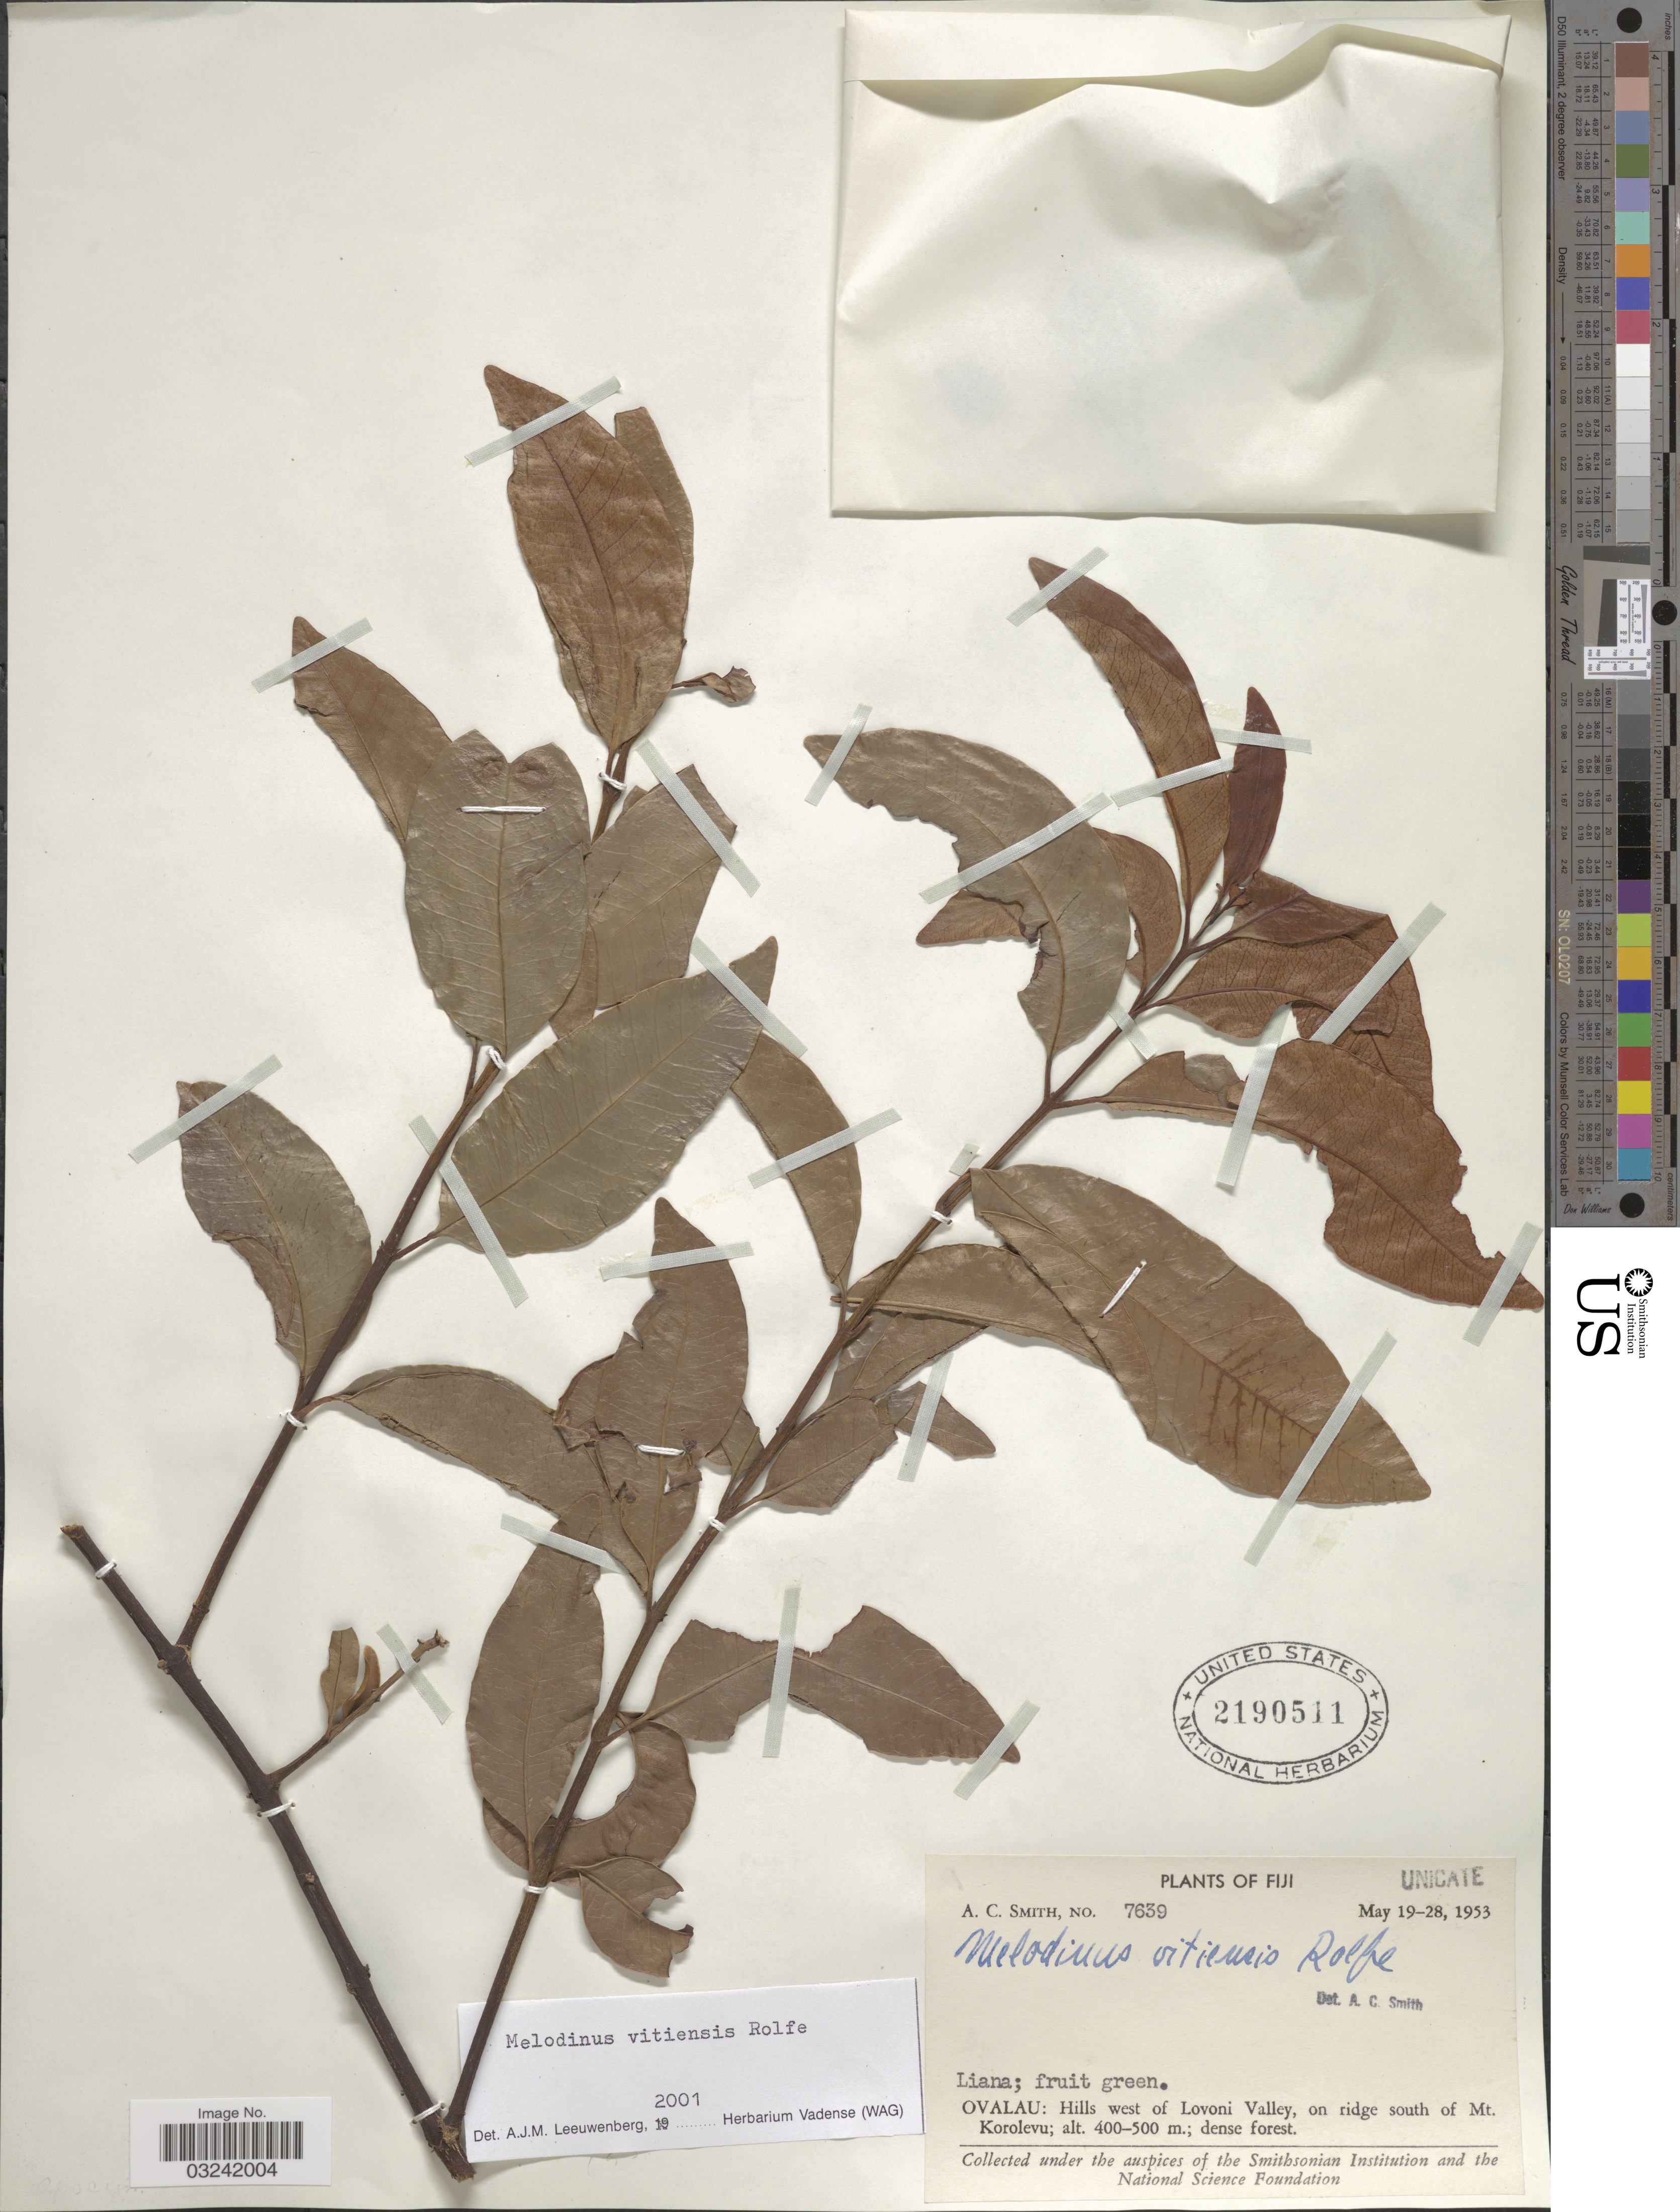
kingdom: Plantae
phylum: Tracheophyta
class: Magnoliopsida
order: Gentianales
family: Apocynaceae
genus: Melodinus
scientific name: Melodinus vitiensis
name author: Rolfe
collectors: A. C. Smith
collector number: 7639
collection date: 1953-05-19/1953-05-28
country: Fiji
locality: Ovalau: Hills west of Lovoni Valley, on ridge south of Mt. Korolevu.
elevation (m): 400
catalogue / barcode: US 2190511